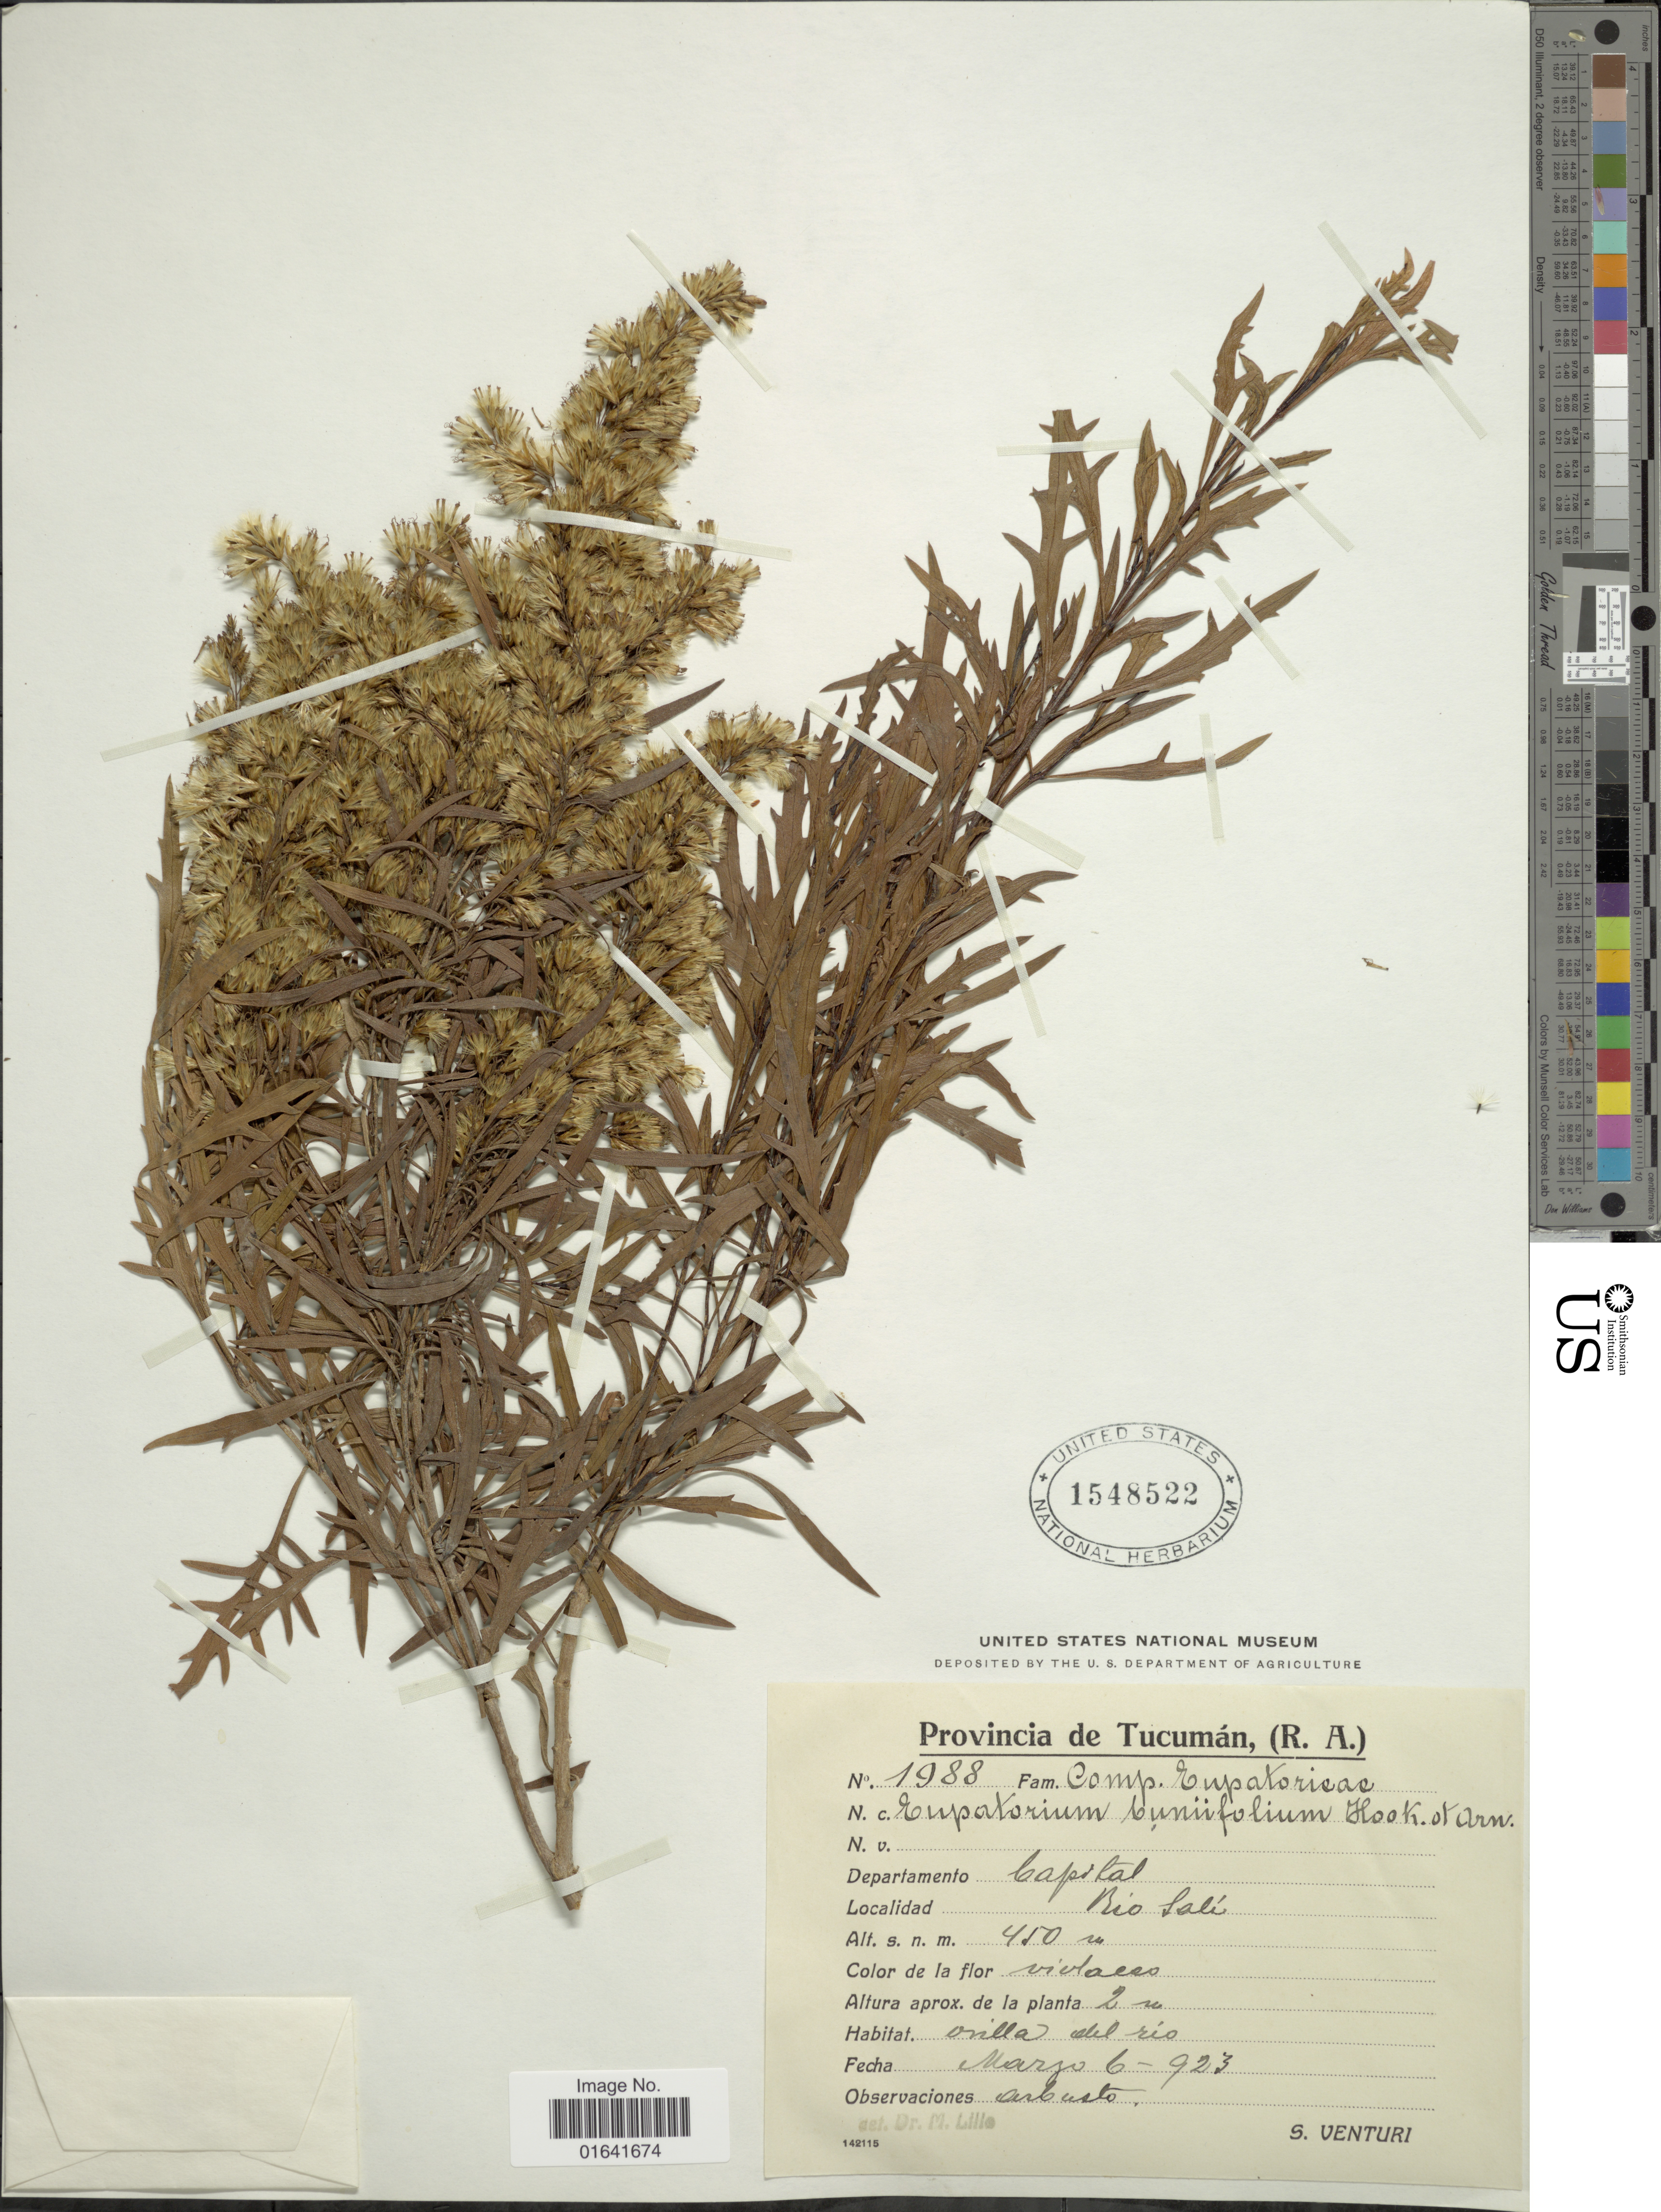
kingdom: Plantae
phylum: Tracheophyta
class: Magnoliopsida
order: Asterales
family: Asteraceae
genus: Acanthostyles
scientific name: Acanthostyles buniifolius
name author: (Hook. & Arn.) R.M. King & H. Rob.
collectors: S. Venturi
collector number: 1988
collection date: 1923-03-06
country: Argentina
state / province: Tucuman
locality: (R.A.) Departamento Capital, Rio Sali.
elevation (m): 450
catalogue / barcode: US 1548522